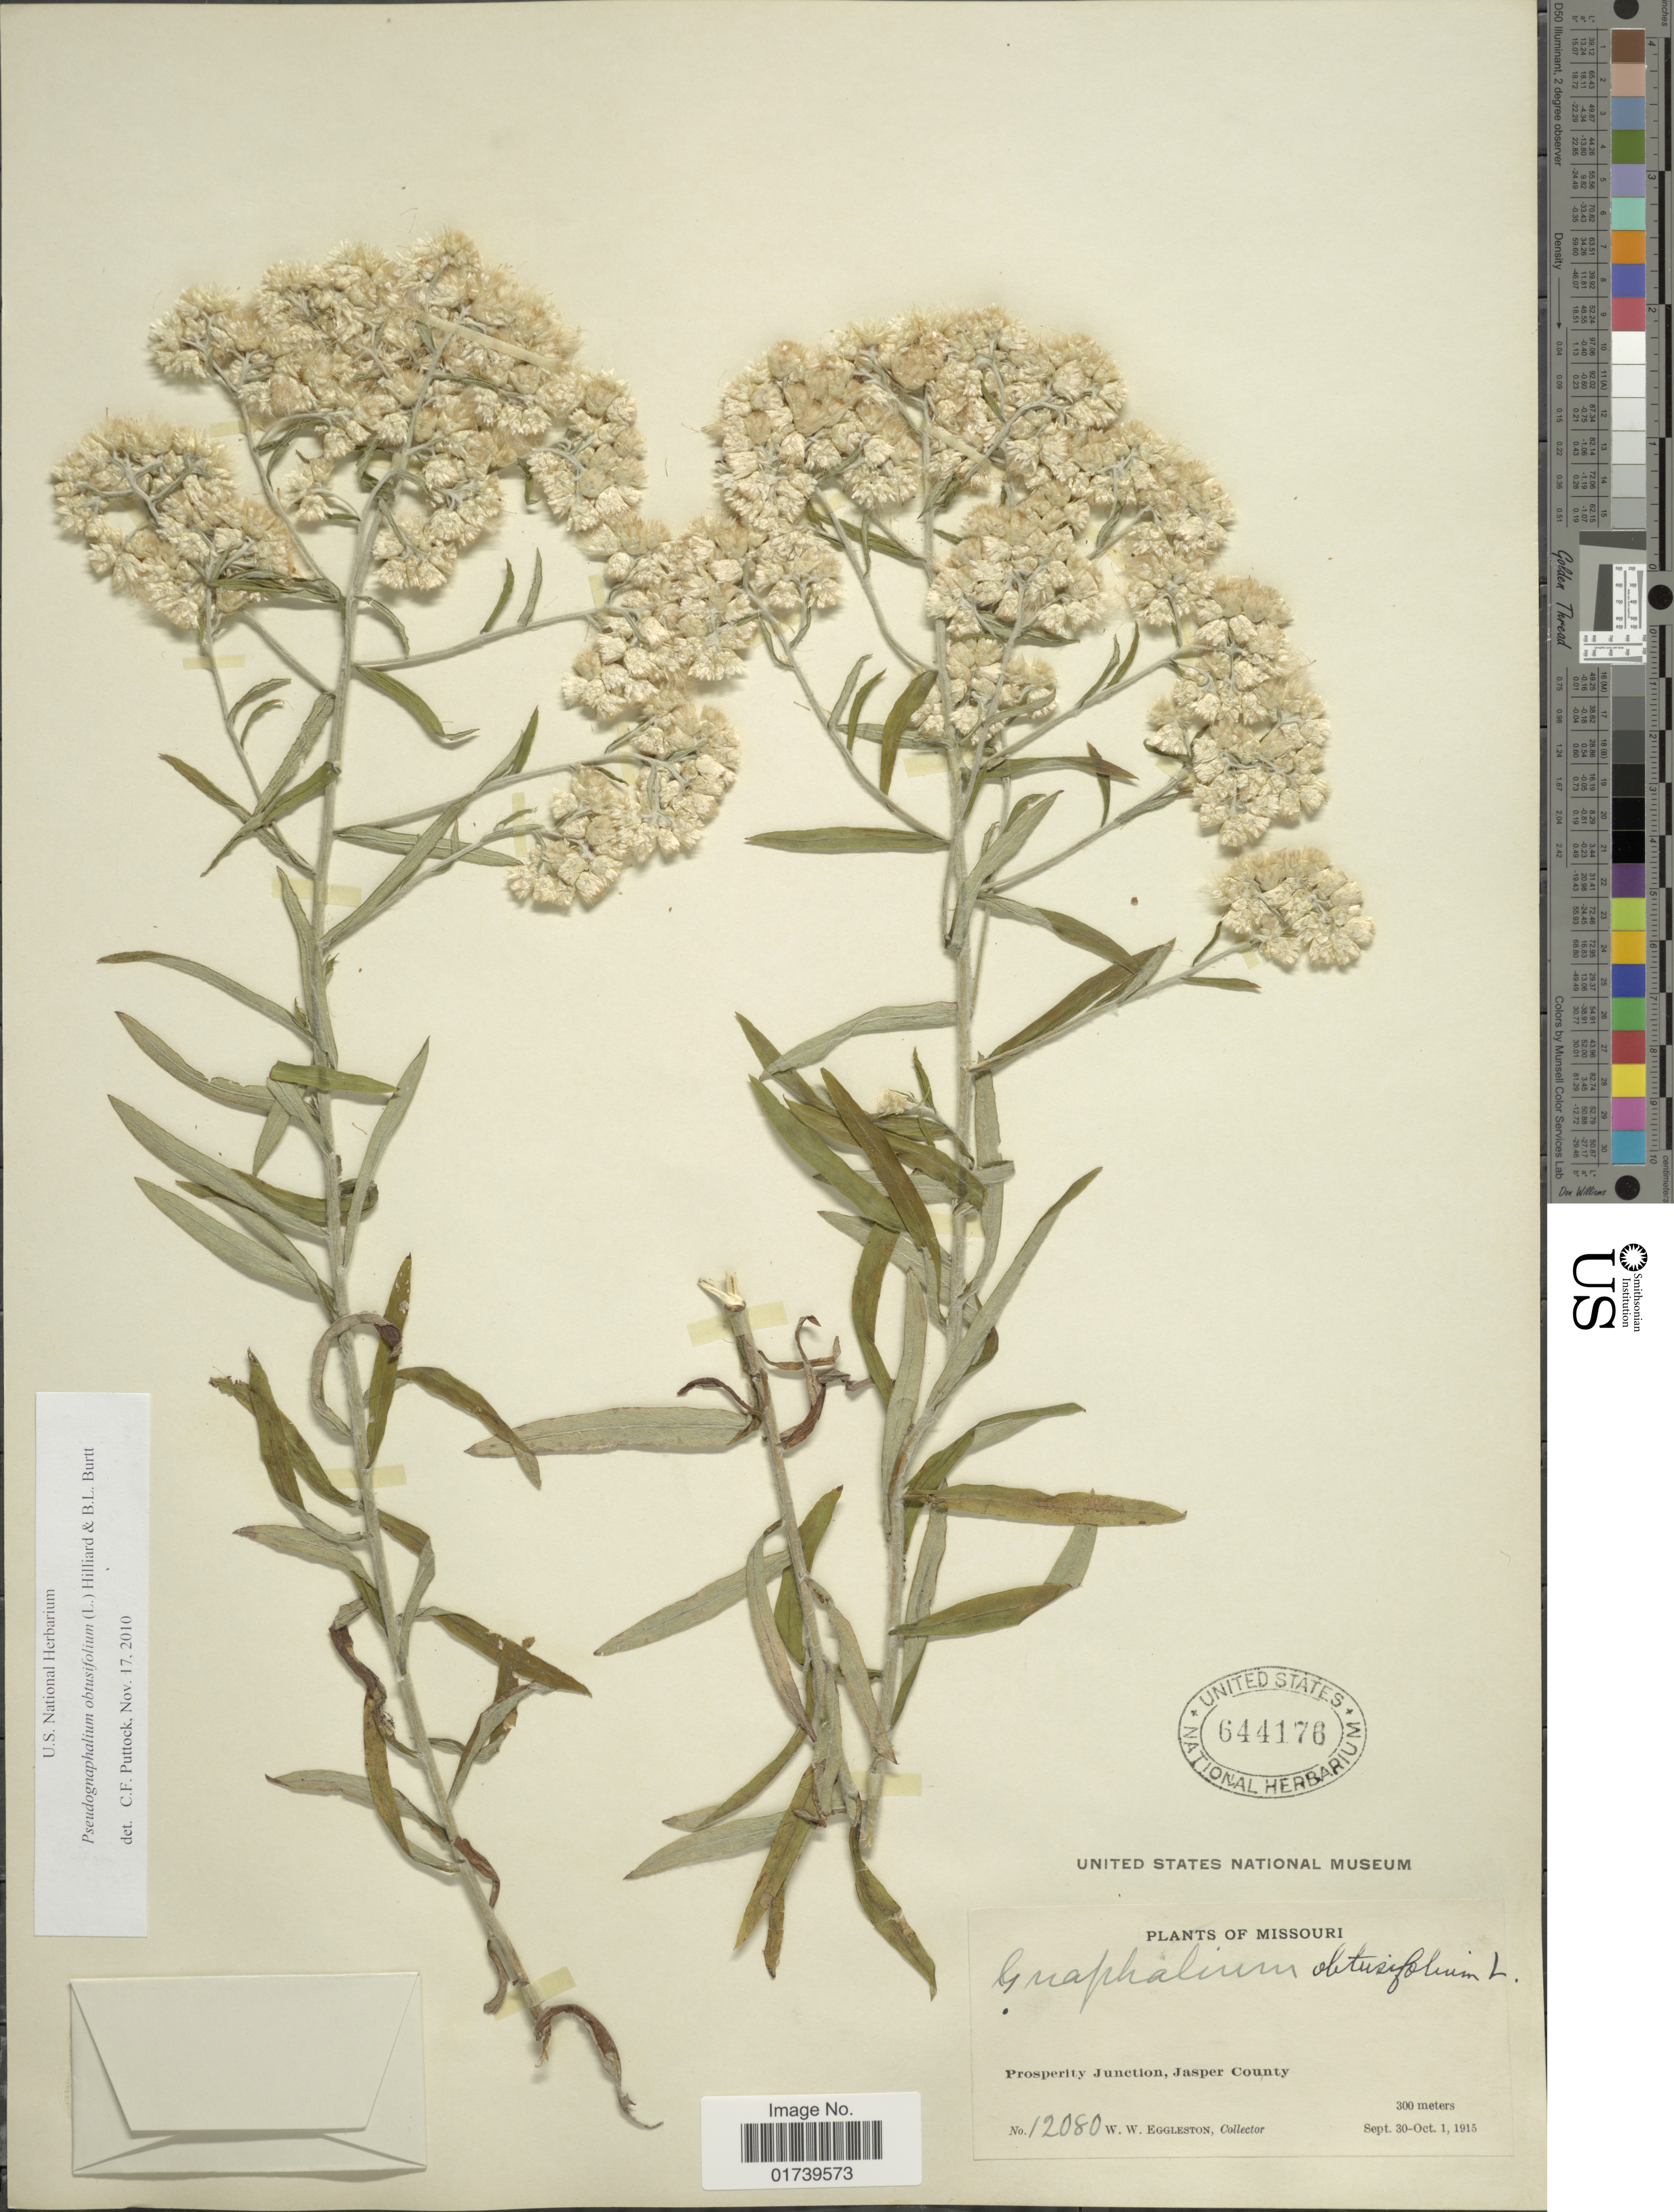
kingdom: Plantae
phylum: Tracheophyta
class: Magnoliopsida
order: Asterales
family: Asteraceae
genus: Pseudognaphalium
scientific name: Pseudognaphalium obtusifolium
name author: (L.) Hilliard & B.L. Burtt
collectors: W. W. Eggleston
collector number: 12080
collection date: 1915-09-30/1915-10-01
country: United States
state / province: Missouri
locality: Prosperity Junction, Jasper County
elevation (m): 300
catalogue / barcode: US 644176